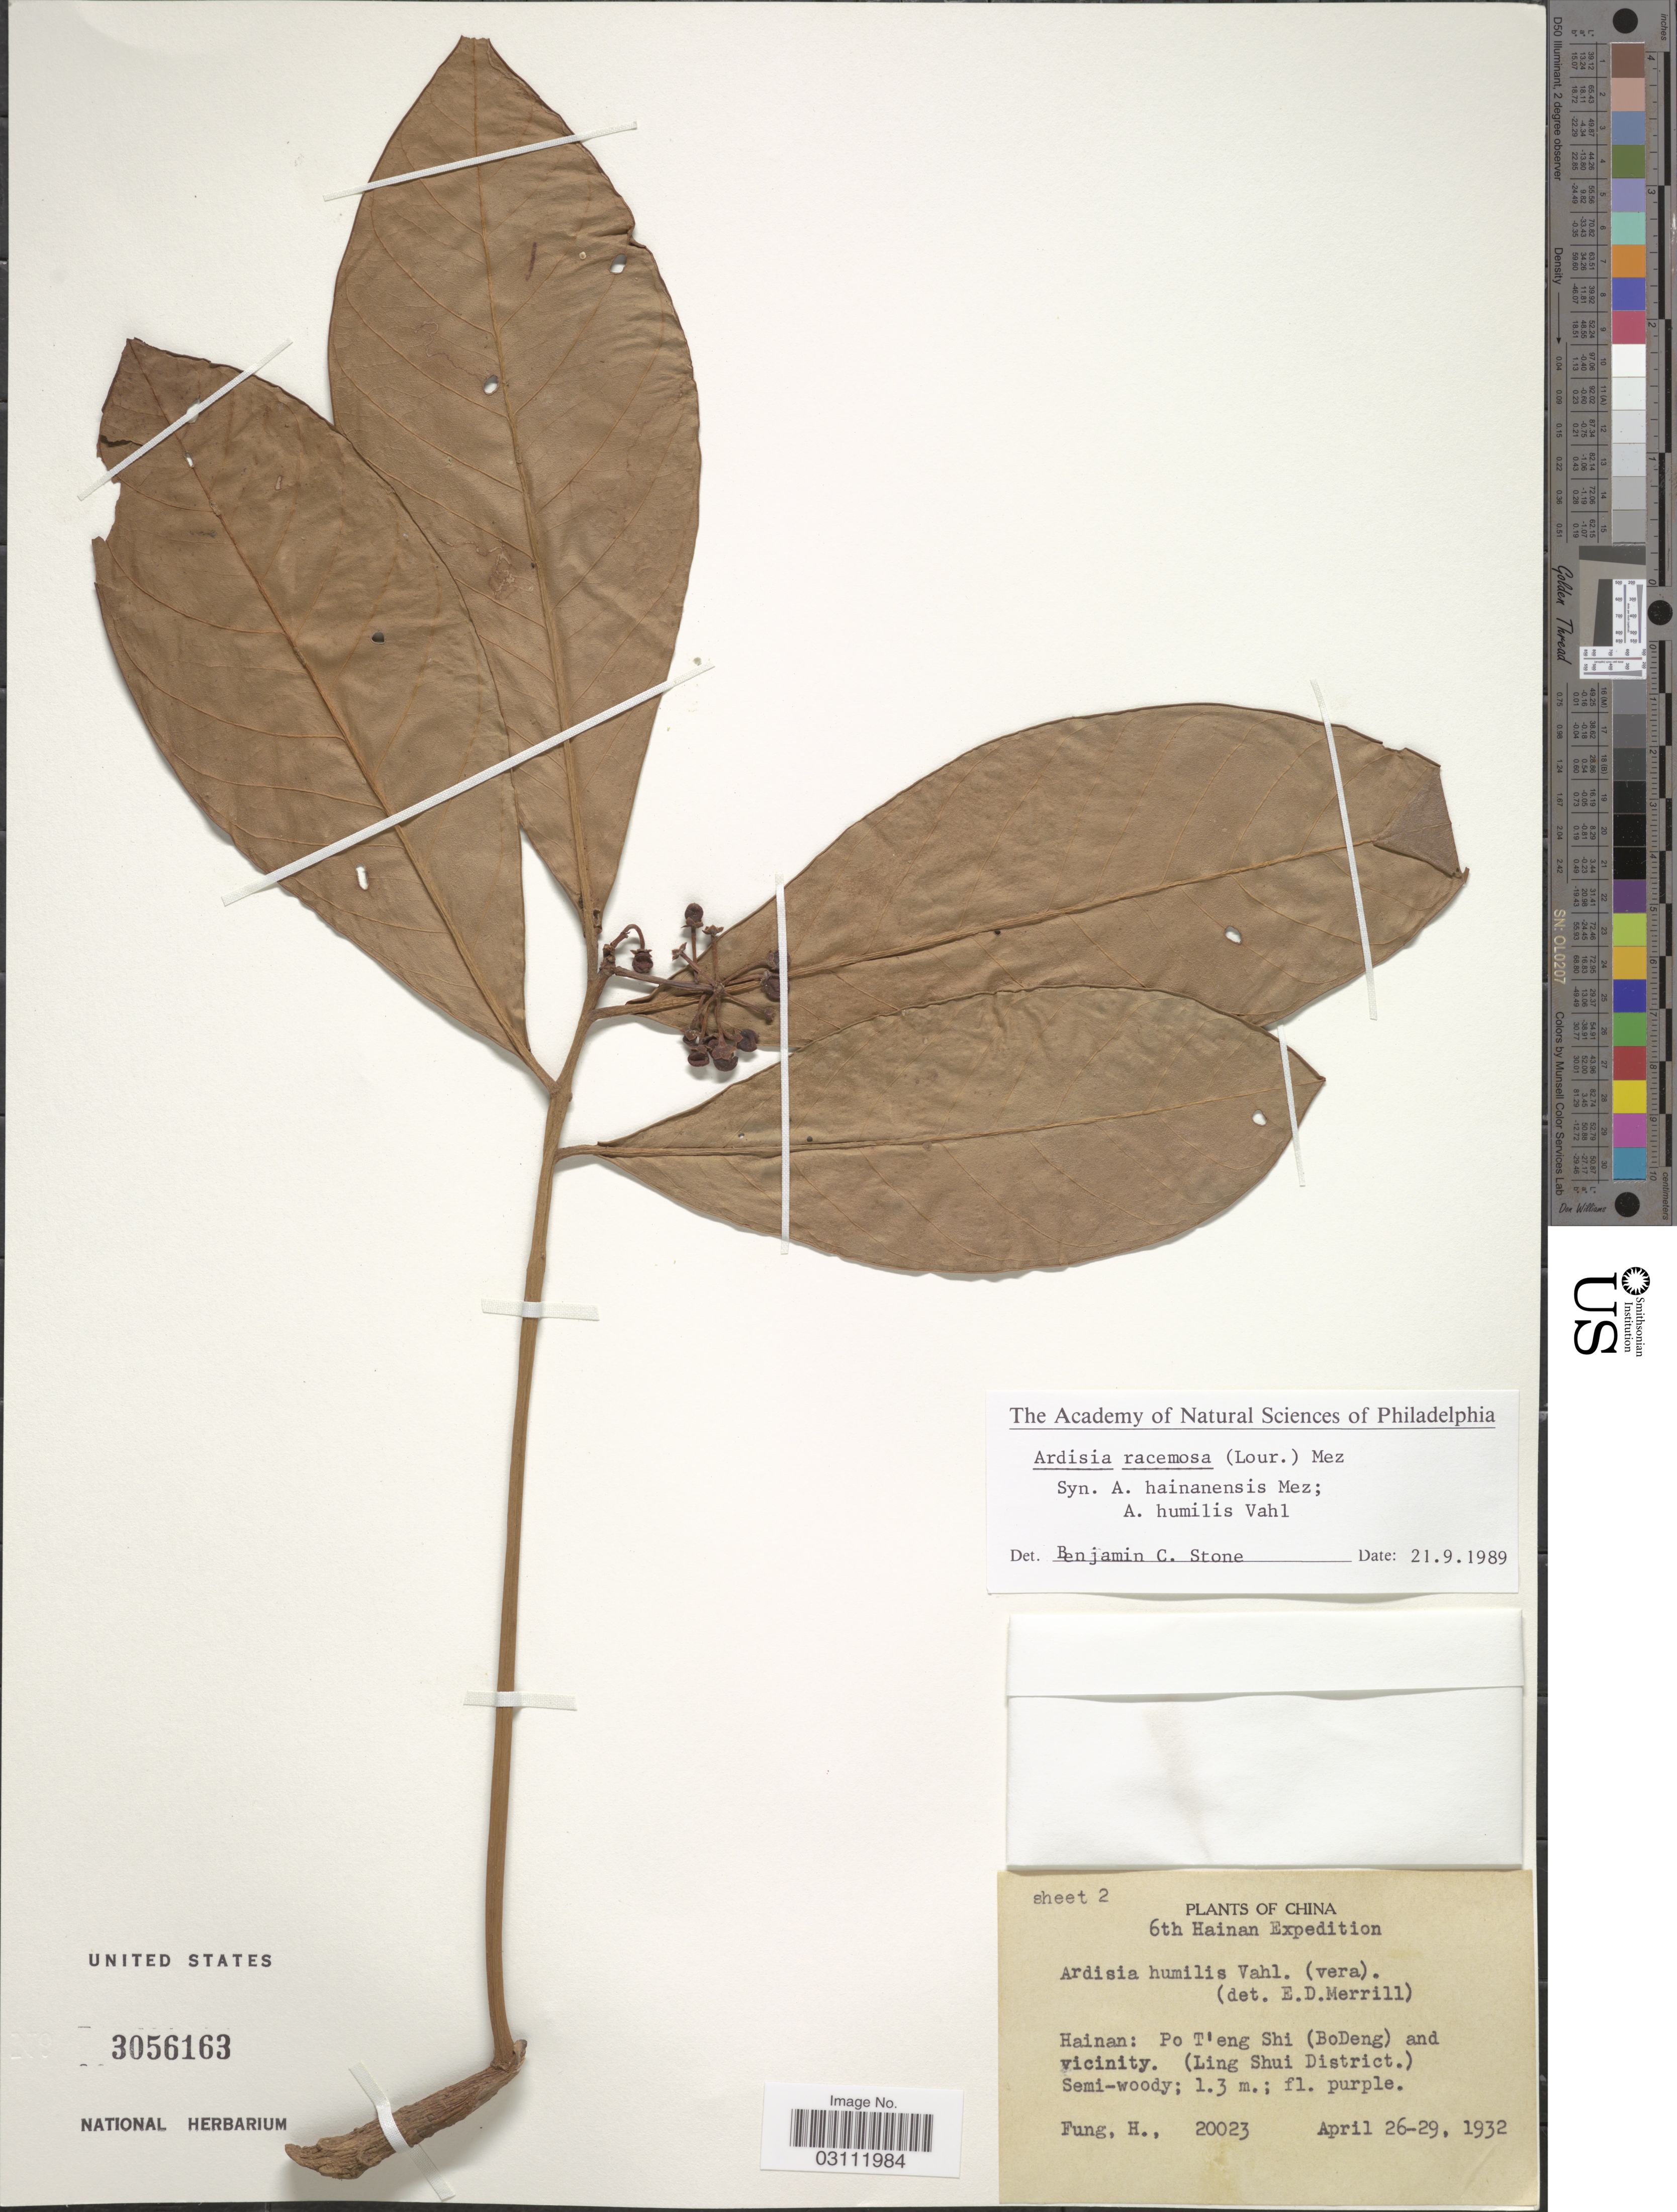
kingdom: Plantae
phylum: Tracheophyta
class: Magnoliopsida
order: Ericales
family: Primulaceae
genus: Ardisia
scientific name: Ardisia racemosa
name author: R.T. Baker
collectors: H. Fung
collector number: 20023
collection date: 1932-04-26/1932-04-29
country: China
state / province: Hainan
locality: Hainan: Po T'eng Shi (BoDeng) and vicinity, (Ling Shui District).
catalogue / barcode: US 3056163